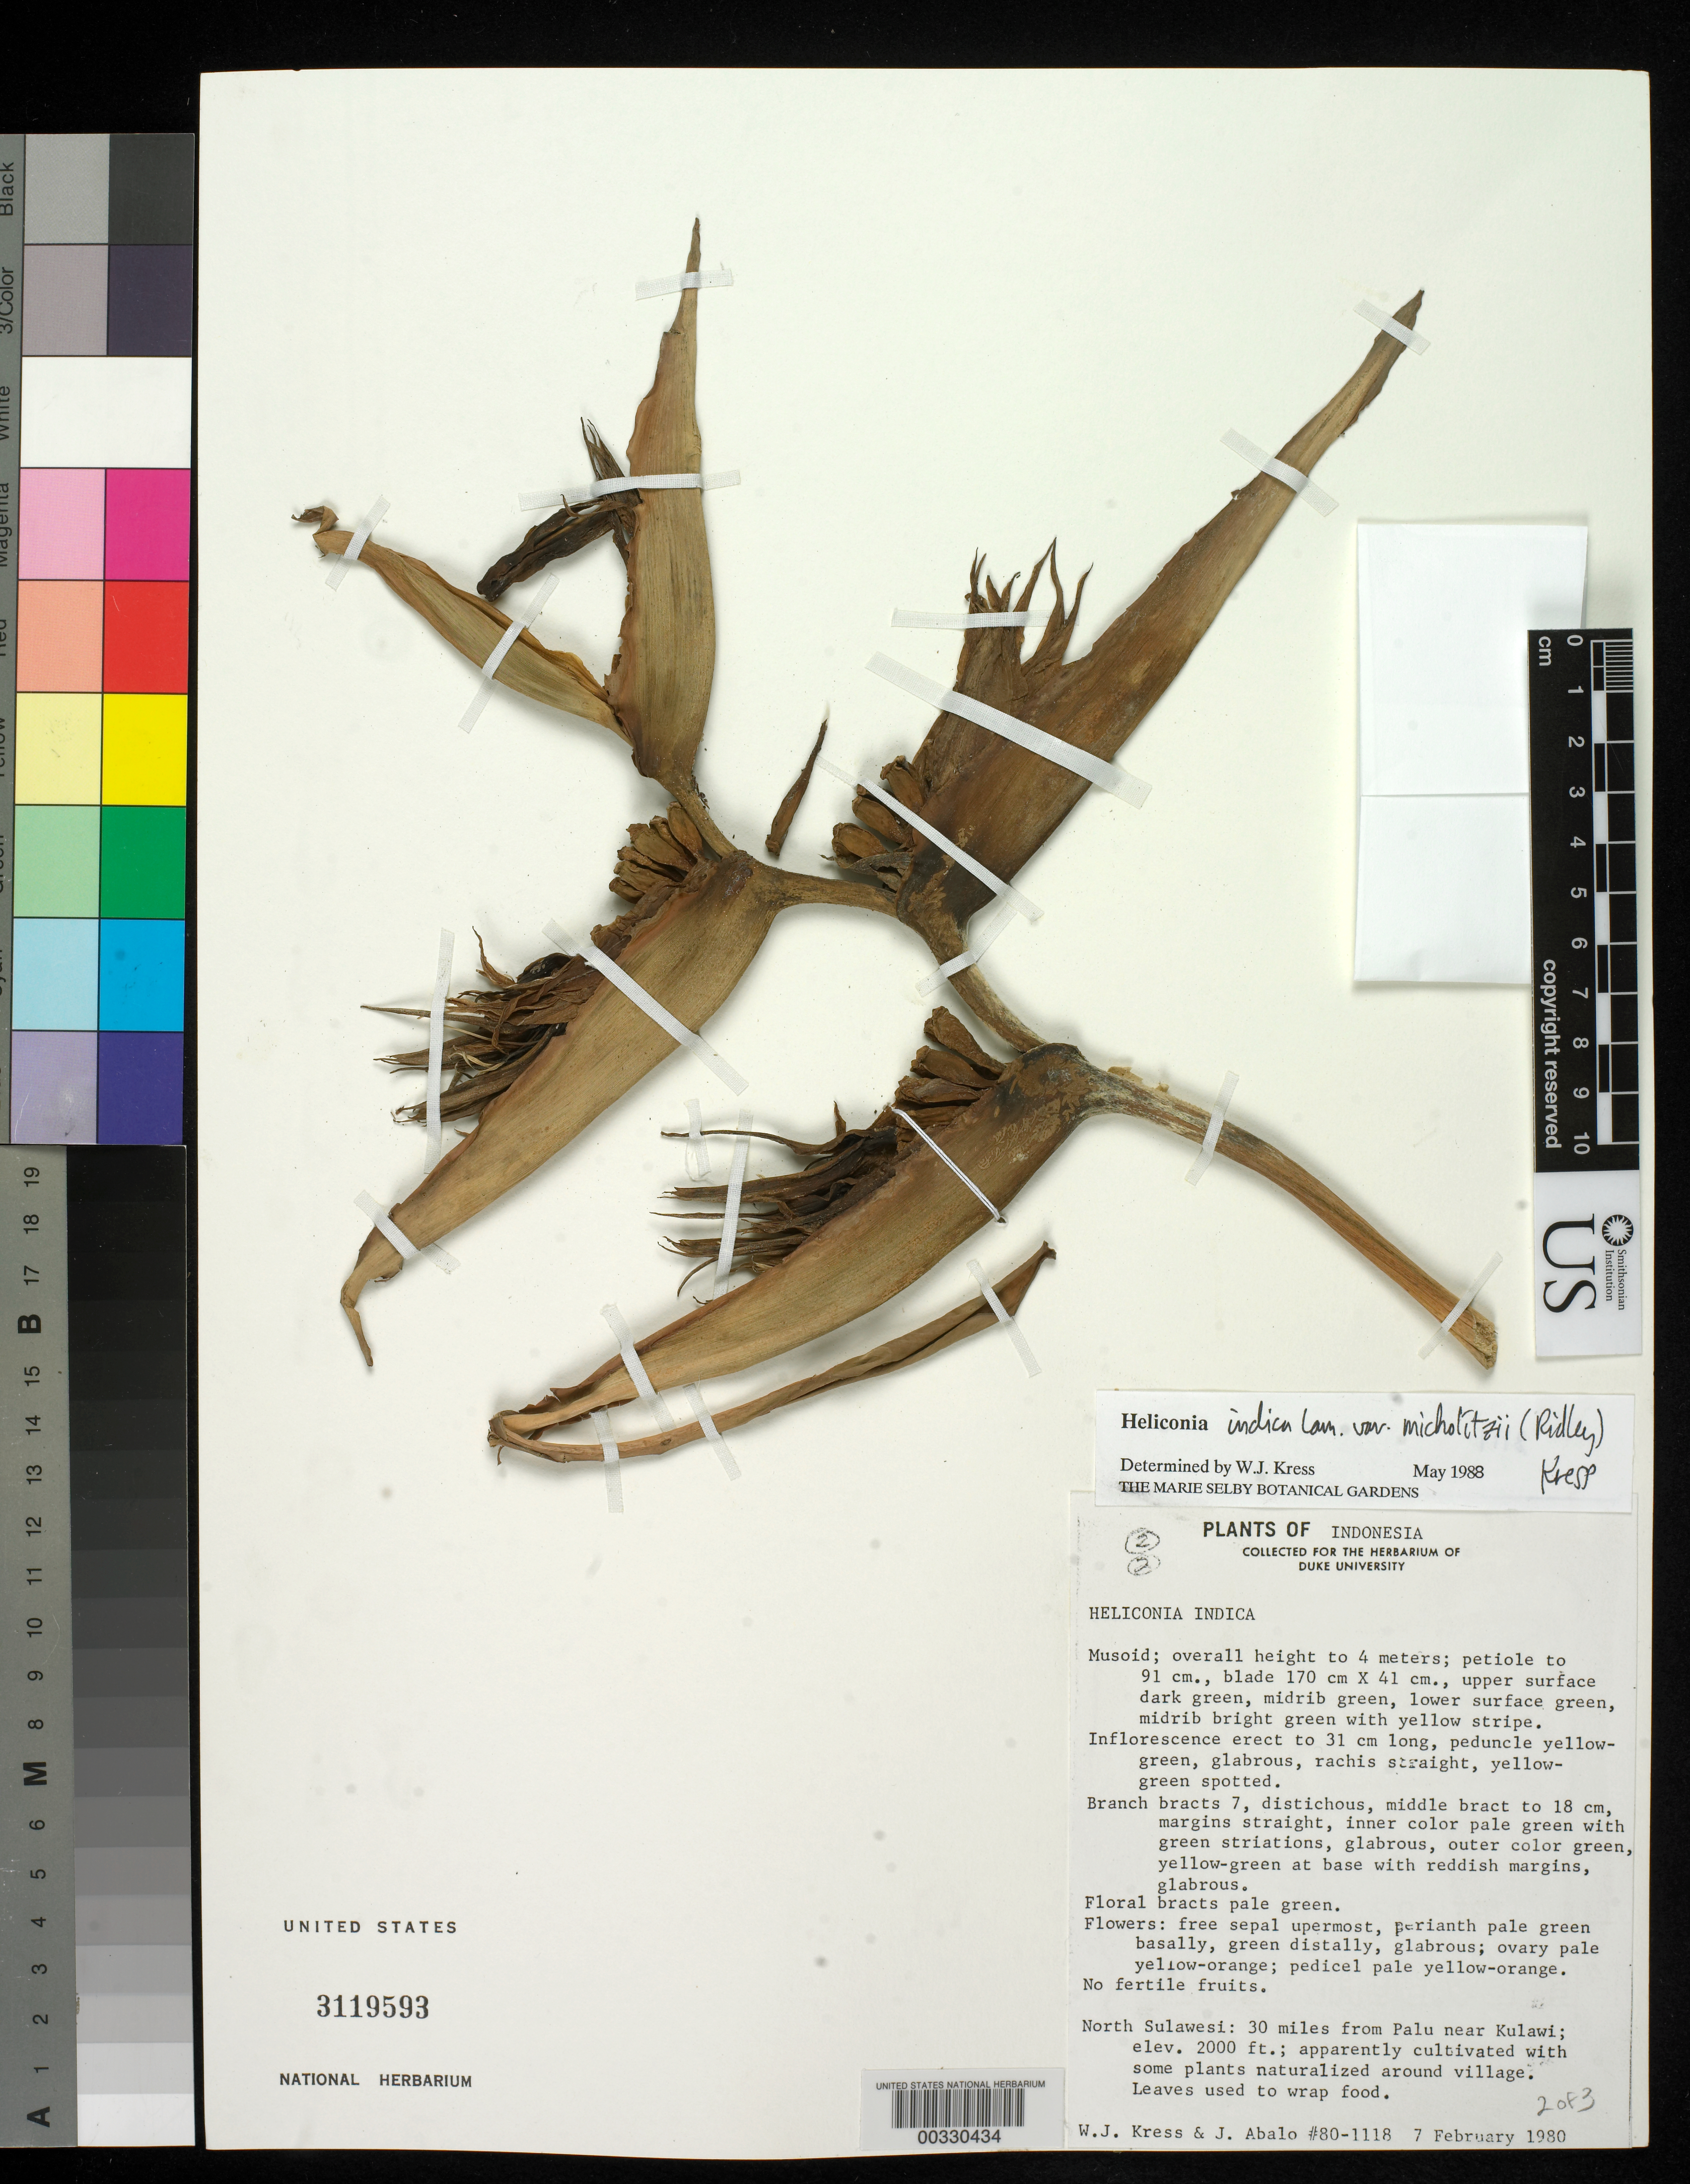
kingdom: Plantae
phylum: Tracheophyta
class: Liliopsida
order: Zingiberales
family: Heliconiaceae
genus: Heliconia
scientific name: Heliconia indica var. micholitzii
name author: (Ridl.) W.J. Kress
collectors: W. J. Kress & J. E. Abalo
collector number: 80-1118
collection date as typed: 07 Feb 1980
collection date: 1980-02-07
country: Indonesia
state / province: Sulawesi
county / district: Sulawesi Utara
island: Sulawesi [Celebes]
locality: North Sulawesi: 30 miles from Palu near Kulawi.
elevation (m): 610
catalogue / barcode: US 3119593